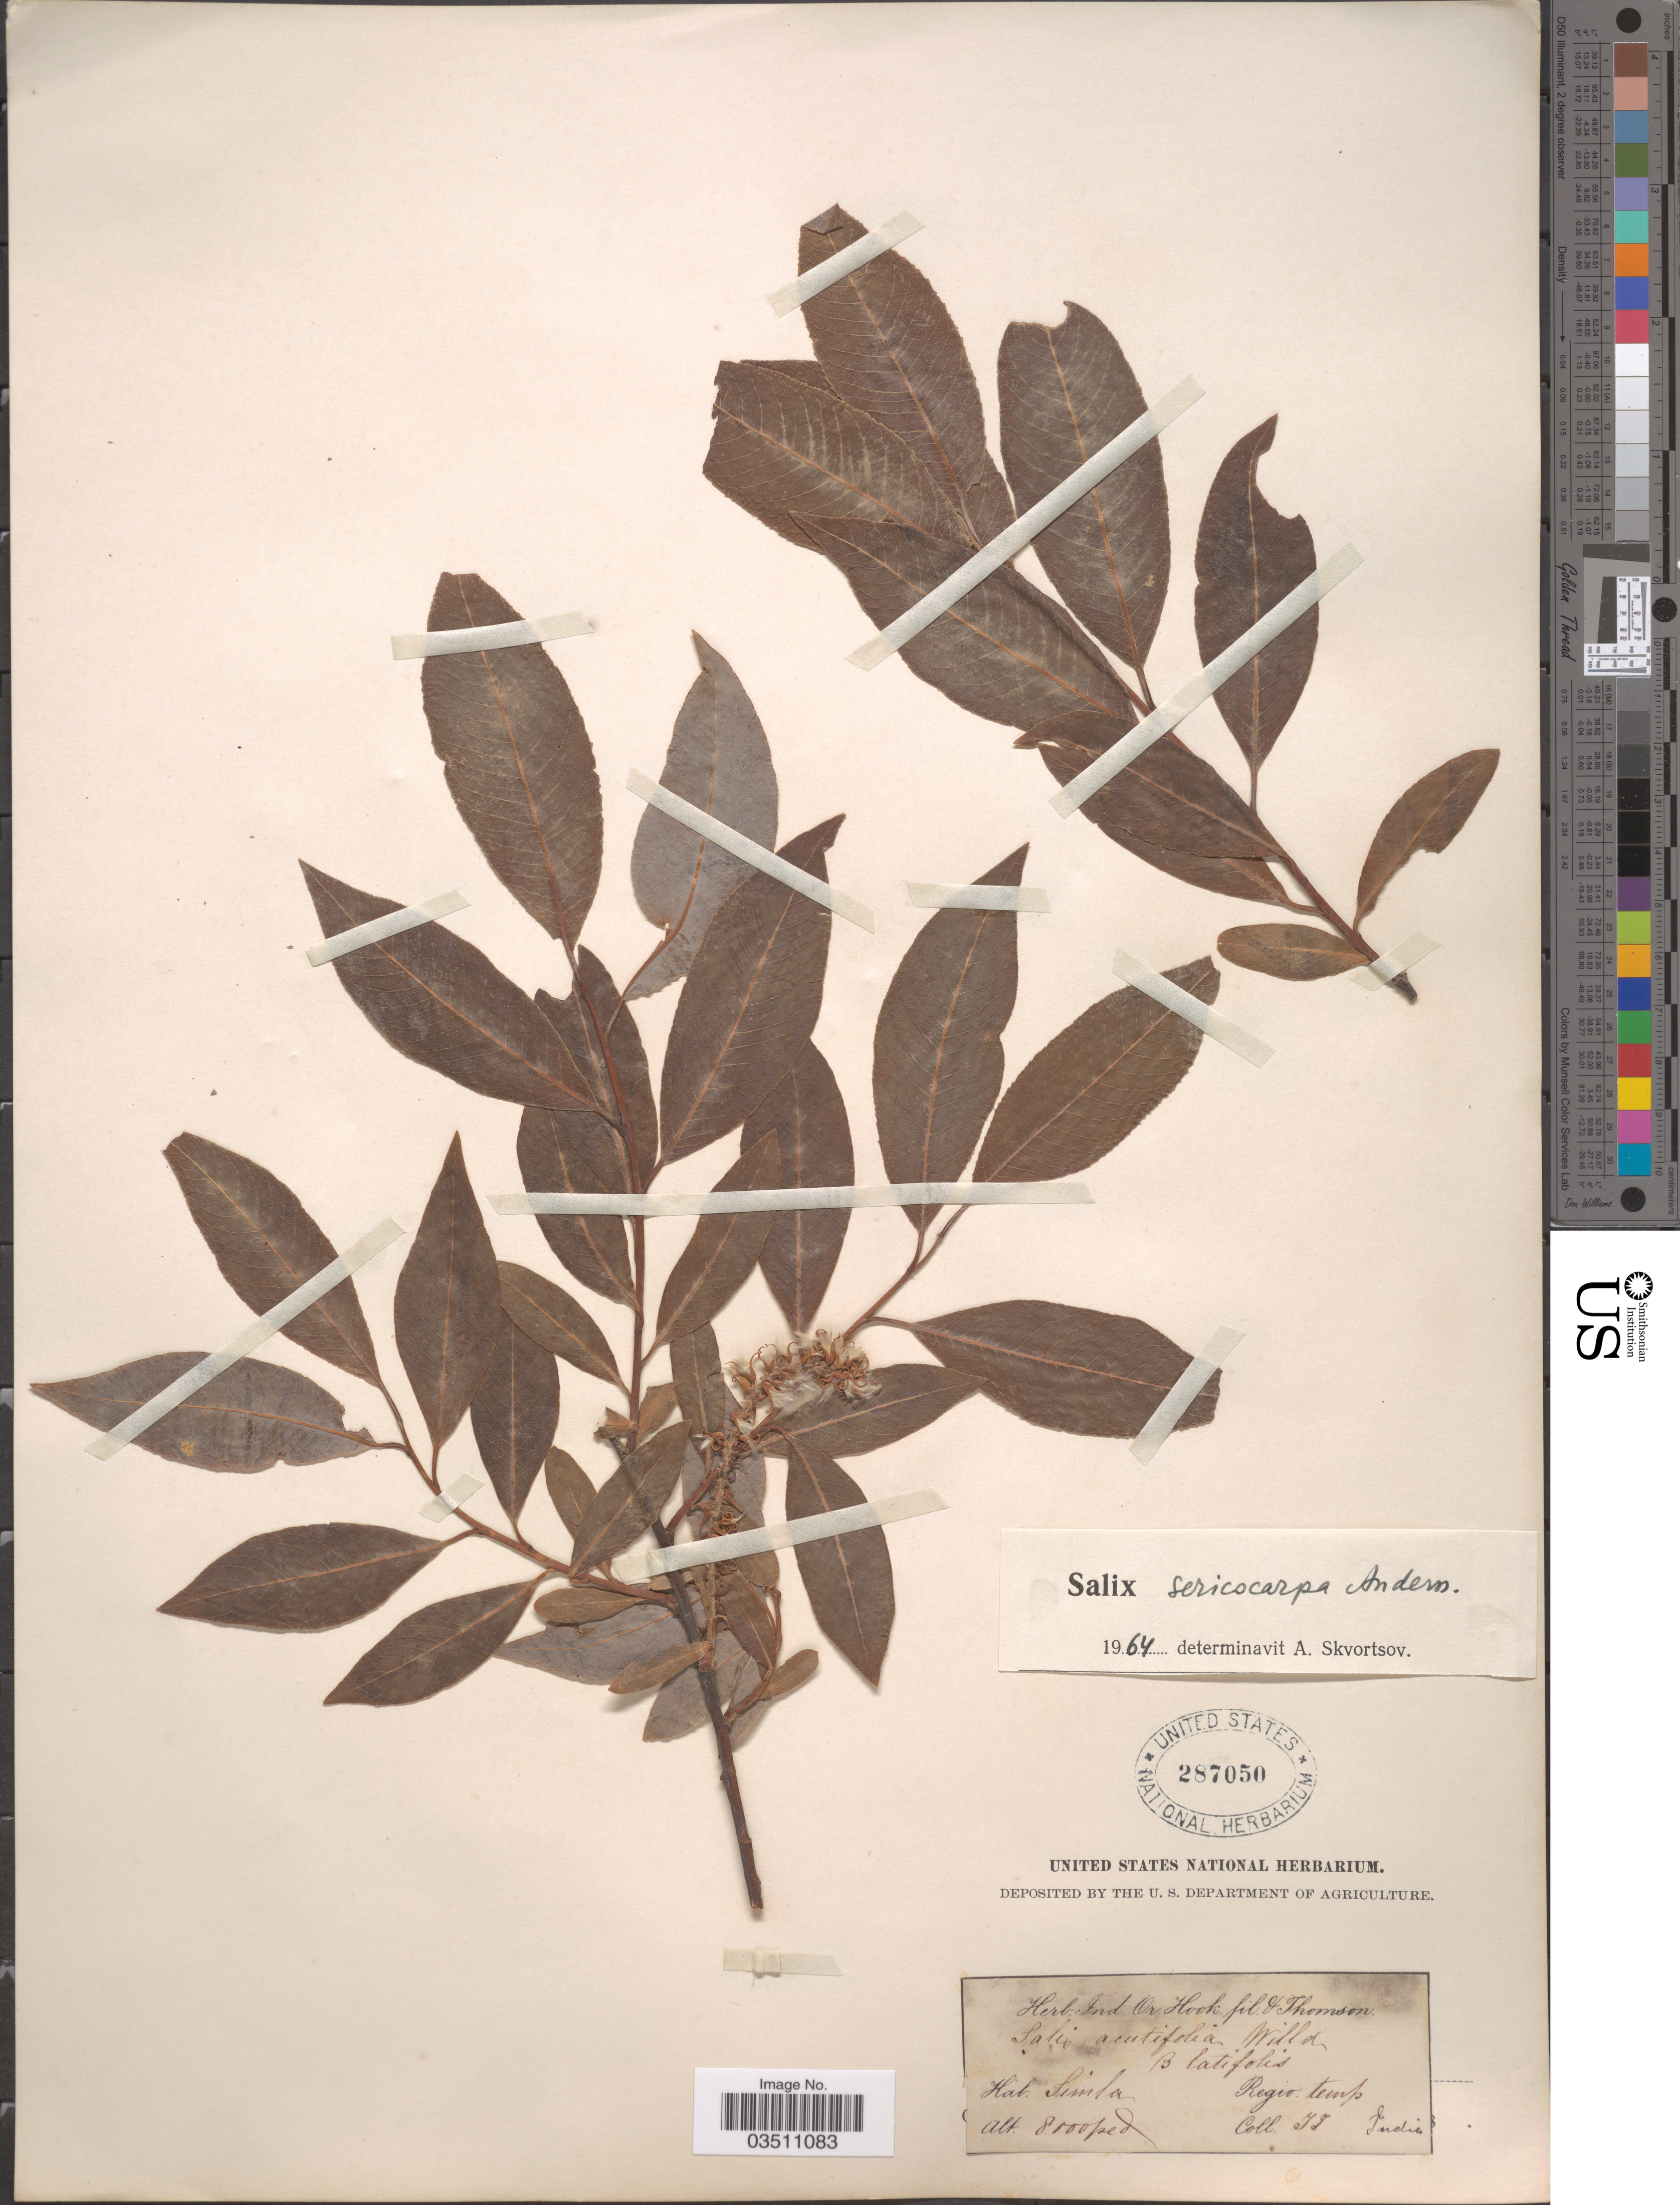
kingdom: Plantae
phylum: Tracheophyta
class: Magnoliopsida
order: Malpighiales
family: Salicaceae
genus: Salix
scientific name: Salix sericocarpa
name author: Andersson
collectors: T. Thomson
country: India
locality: Simla.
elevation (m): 2438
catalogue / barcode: US 287050